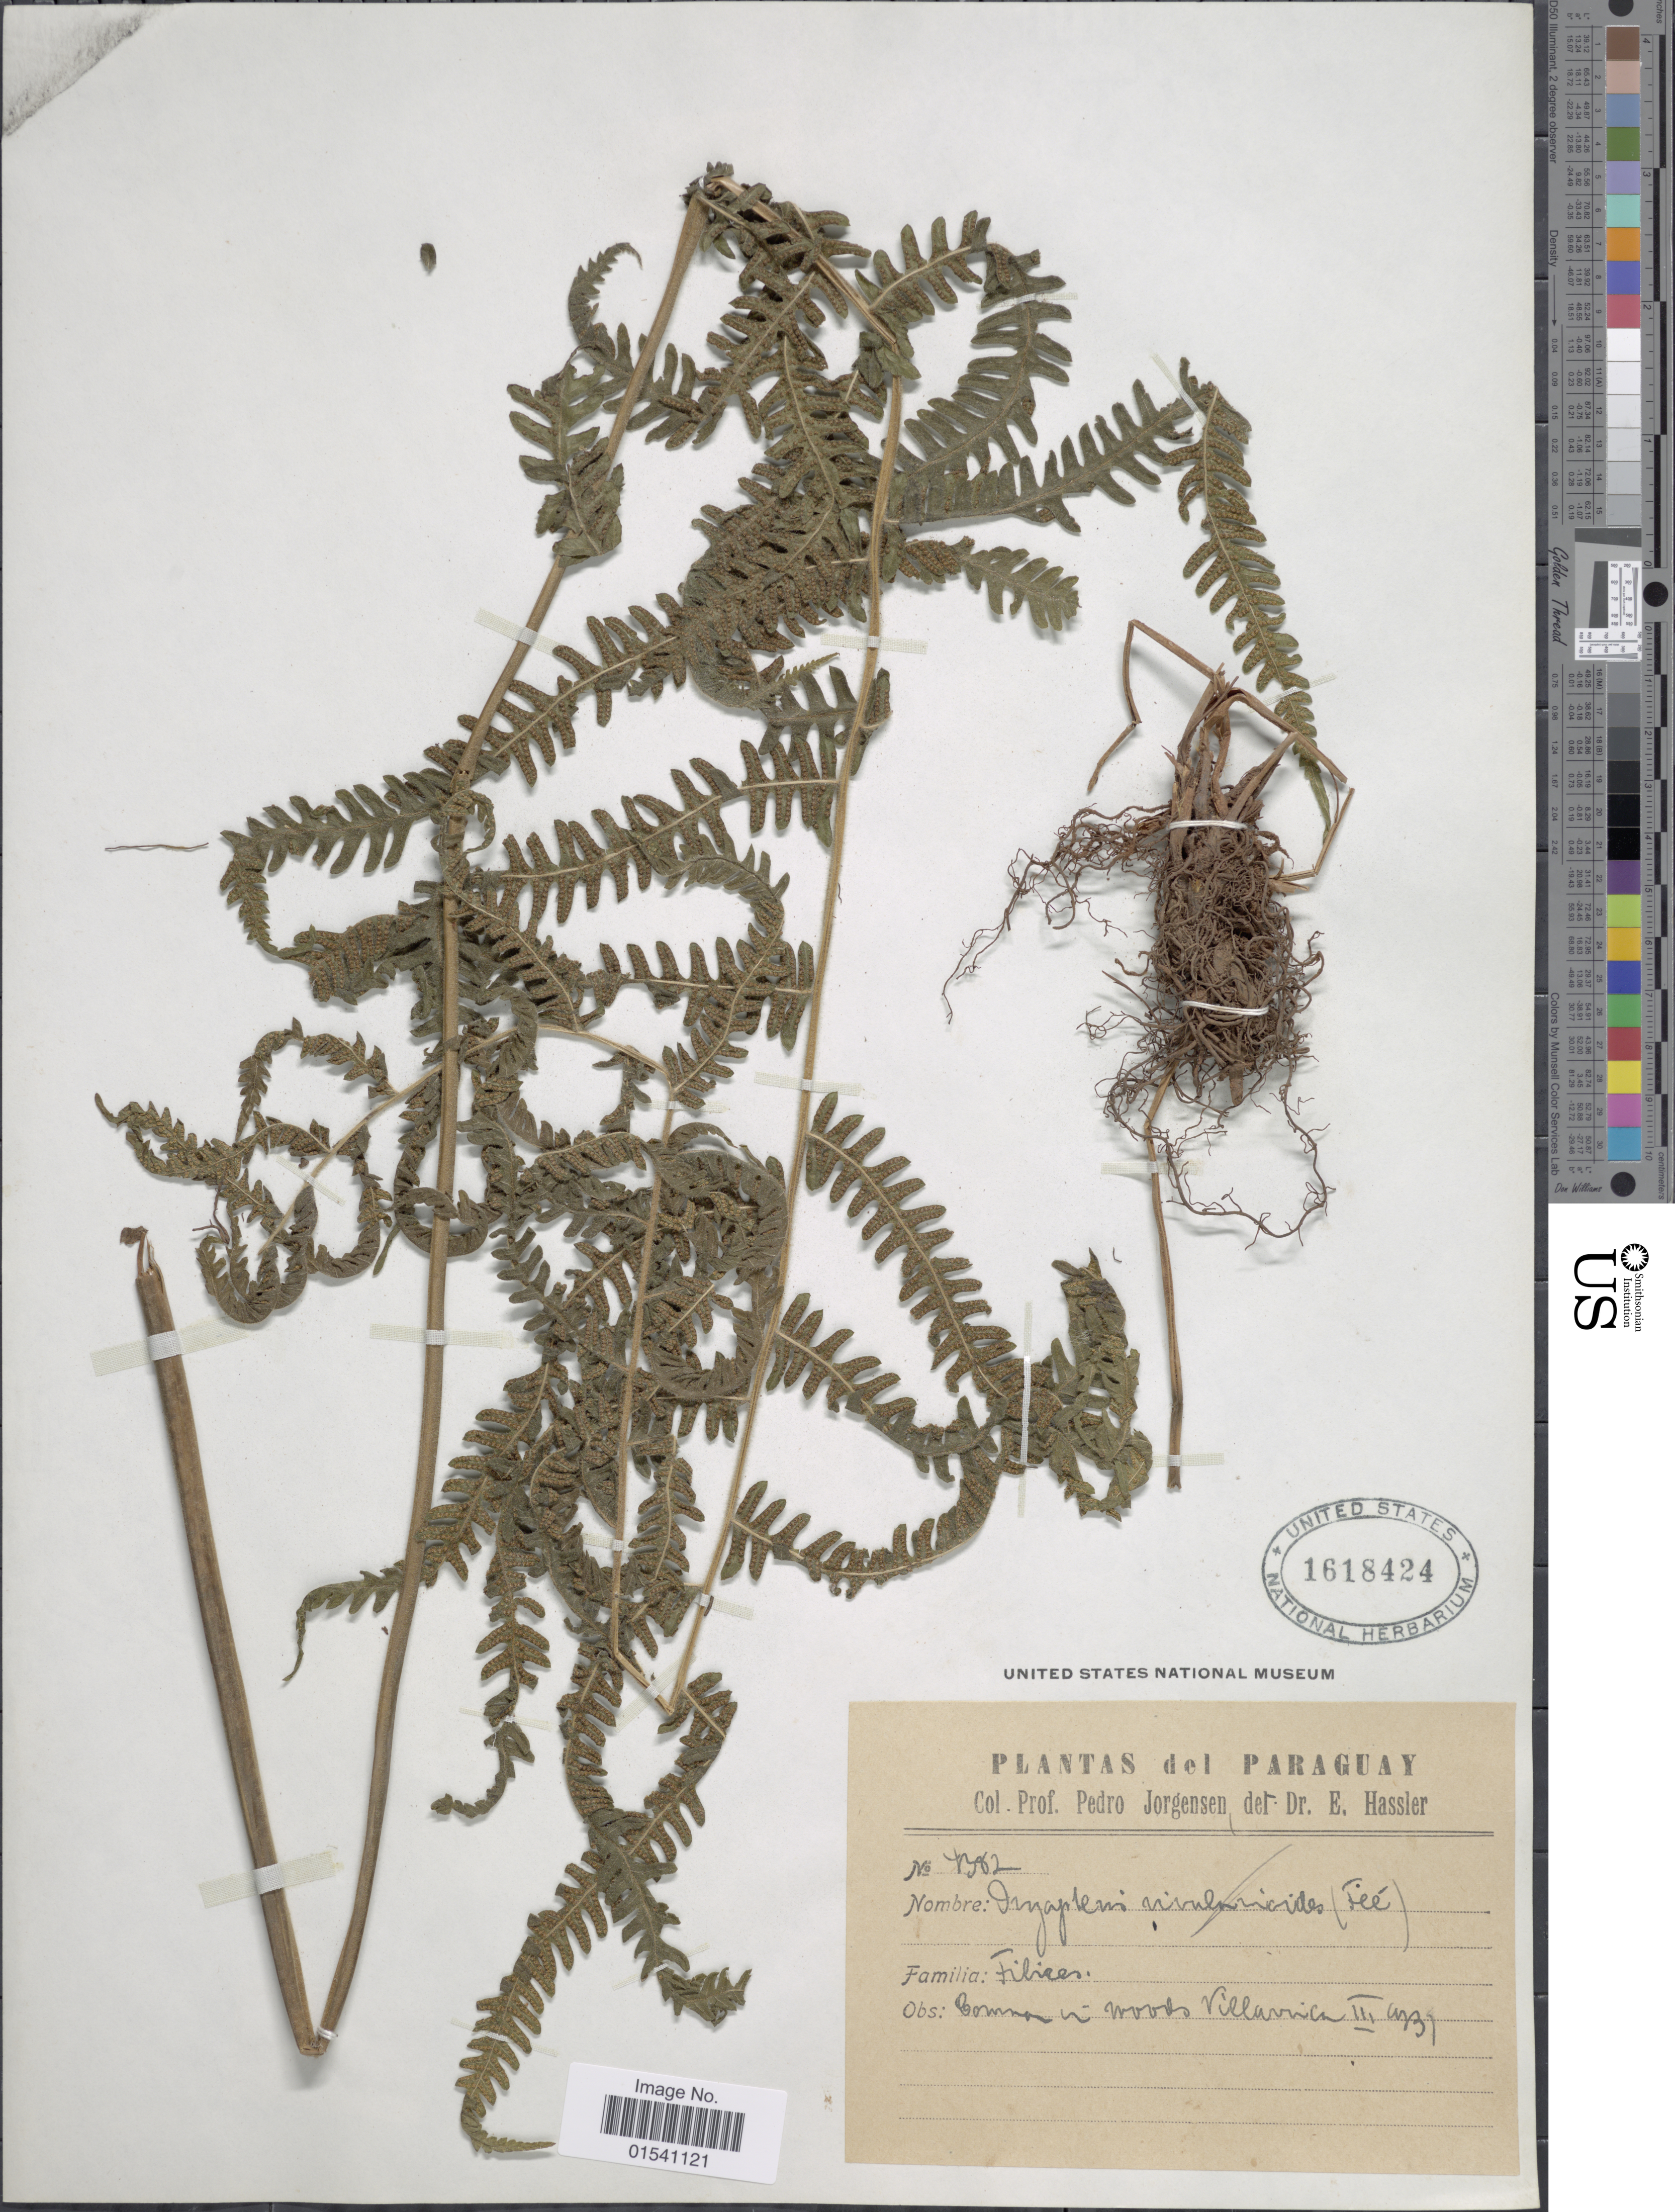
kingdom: Plantae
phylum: Tracheophyta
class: Polypodiopsida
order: Polypodiales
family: Thelypteridaceae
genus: Amauropelta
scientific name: Amauropelta sp.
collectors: P. Jörgensen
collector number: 1362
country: Paraguay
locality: Villarrica.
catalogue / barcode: US 1618424